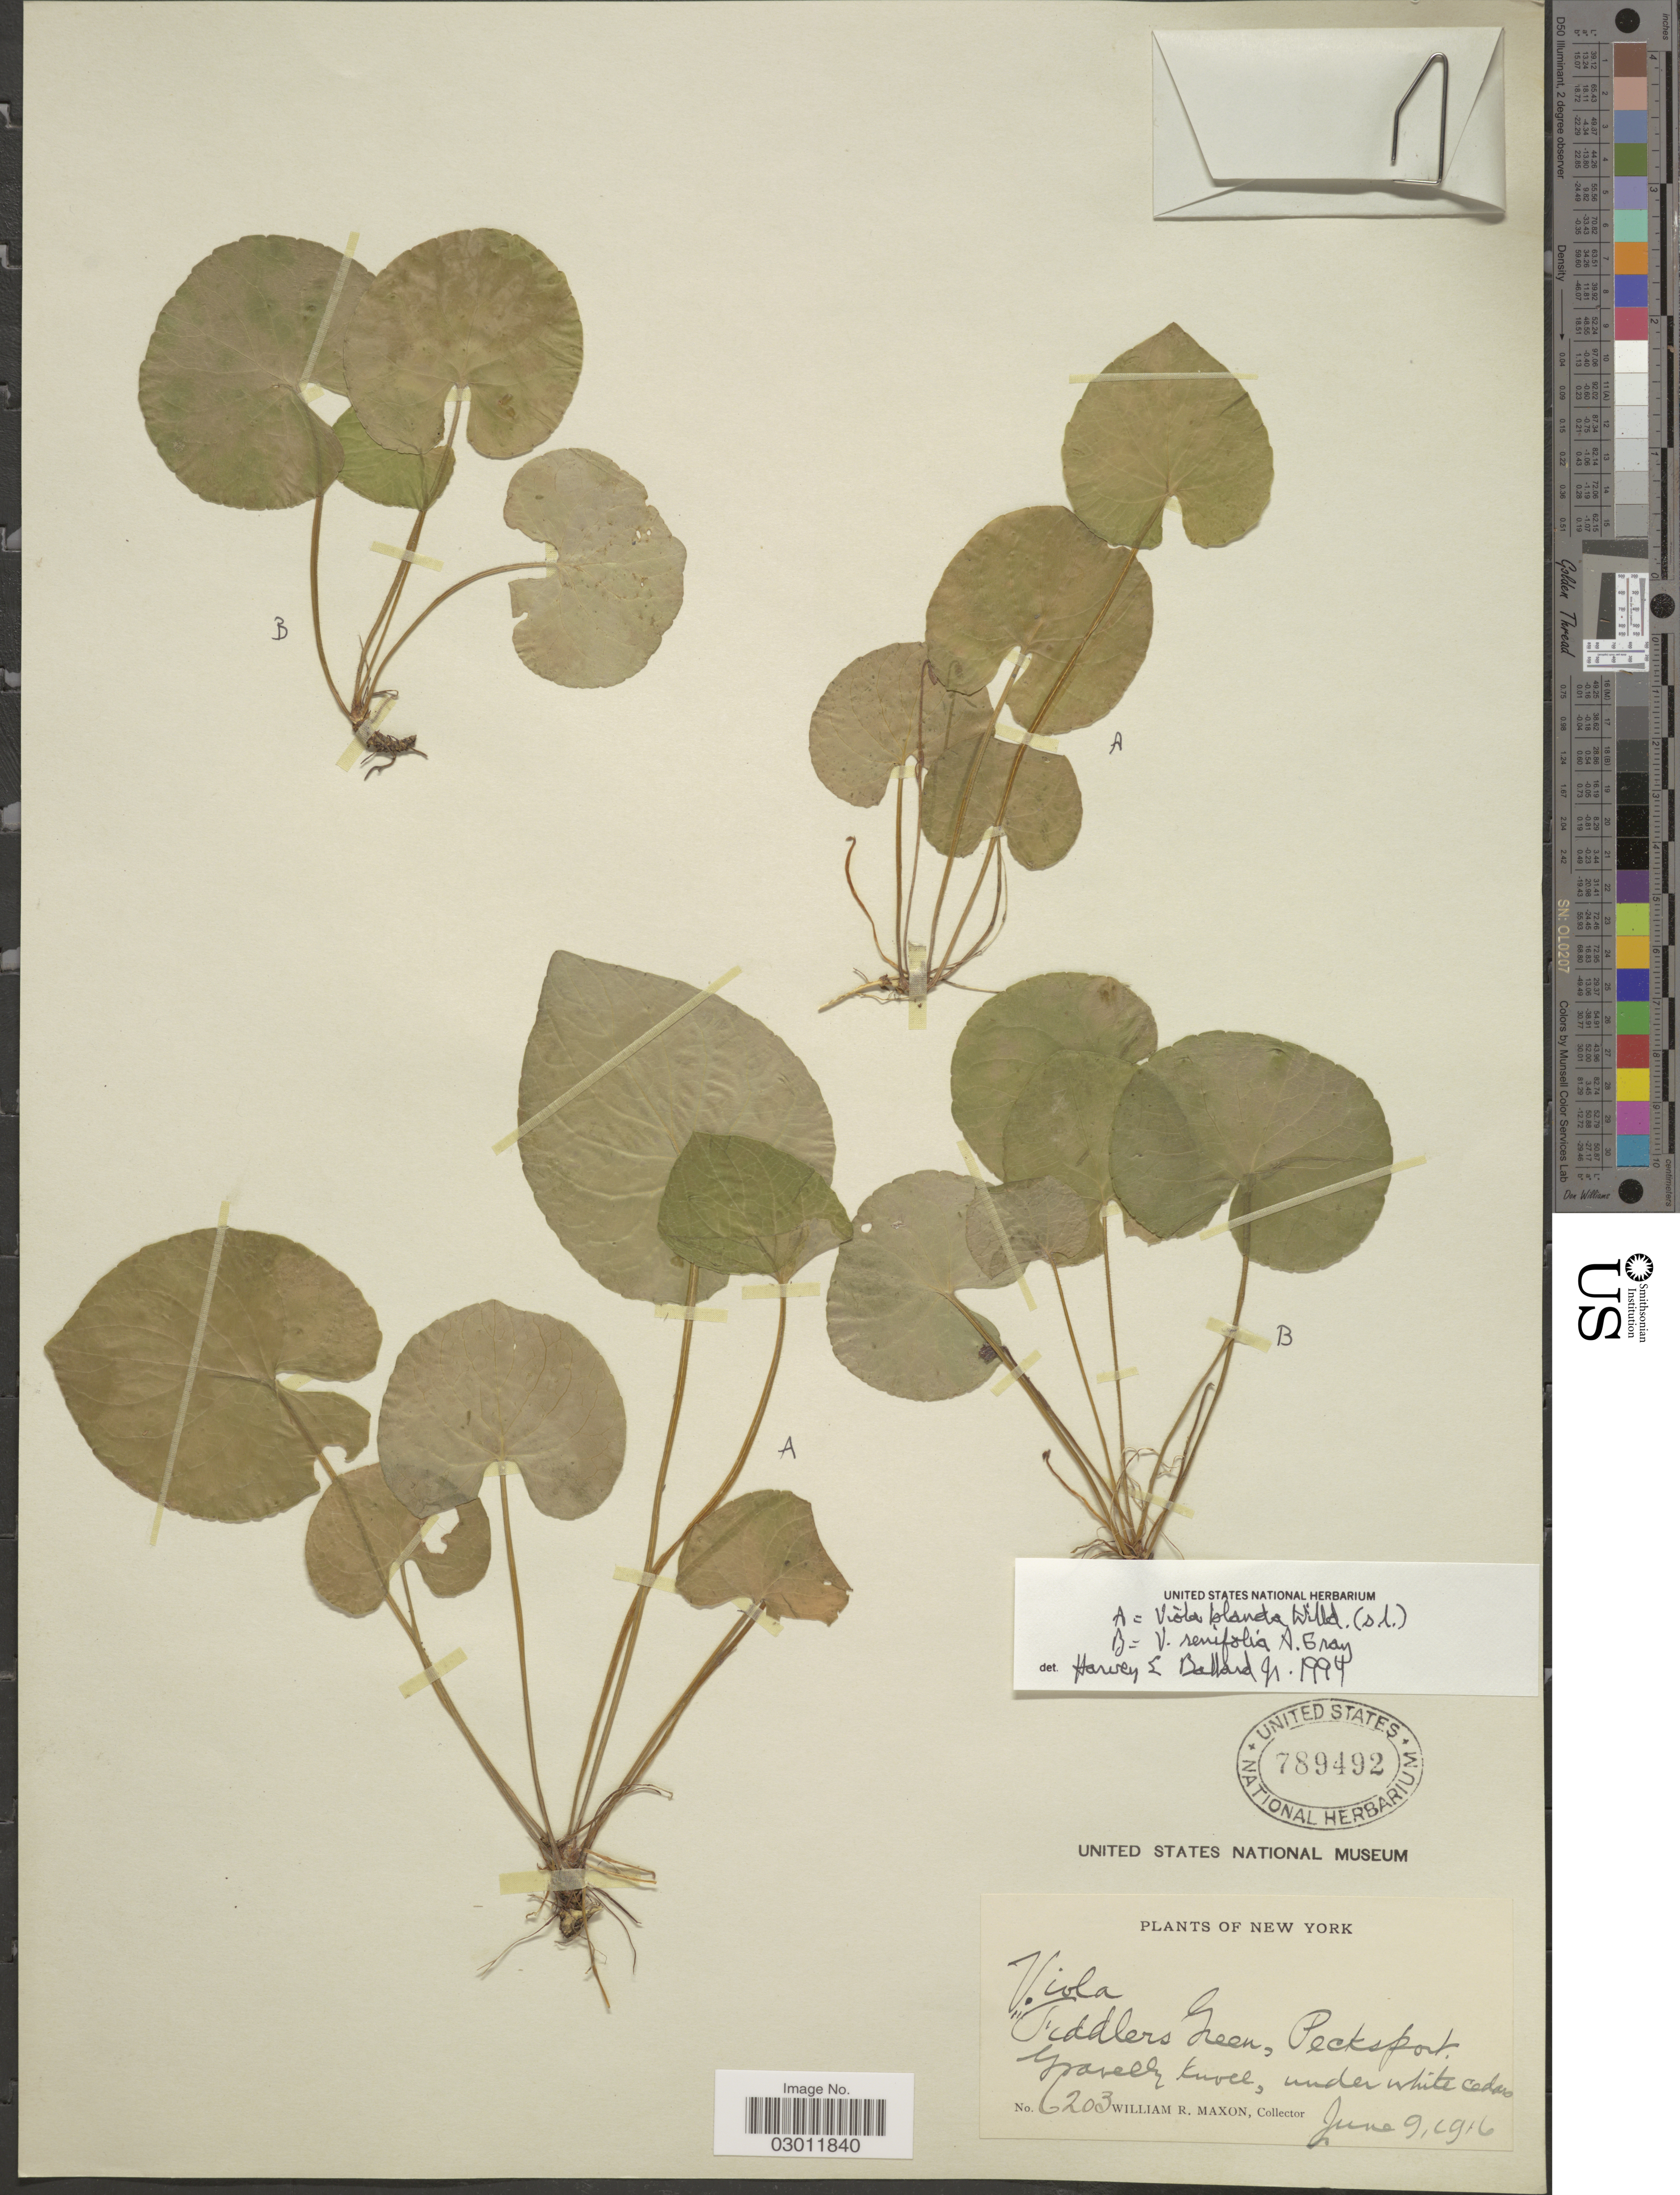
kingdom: Plantae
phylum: Tracheophyta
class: Magnoliopsida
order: Malpighiales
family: Violaceae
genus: Viola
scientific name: Viola blanda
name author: Willd.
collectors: W. R. Maxon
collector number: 6203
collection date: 1916-06-09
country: United States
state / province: New York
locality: Fiddlers Green, Pecksport.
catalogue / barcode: US 789492